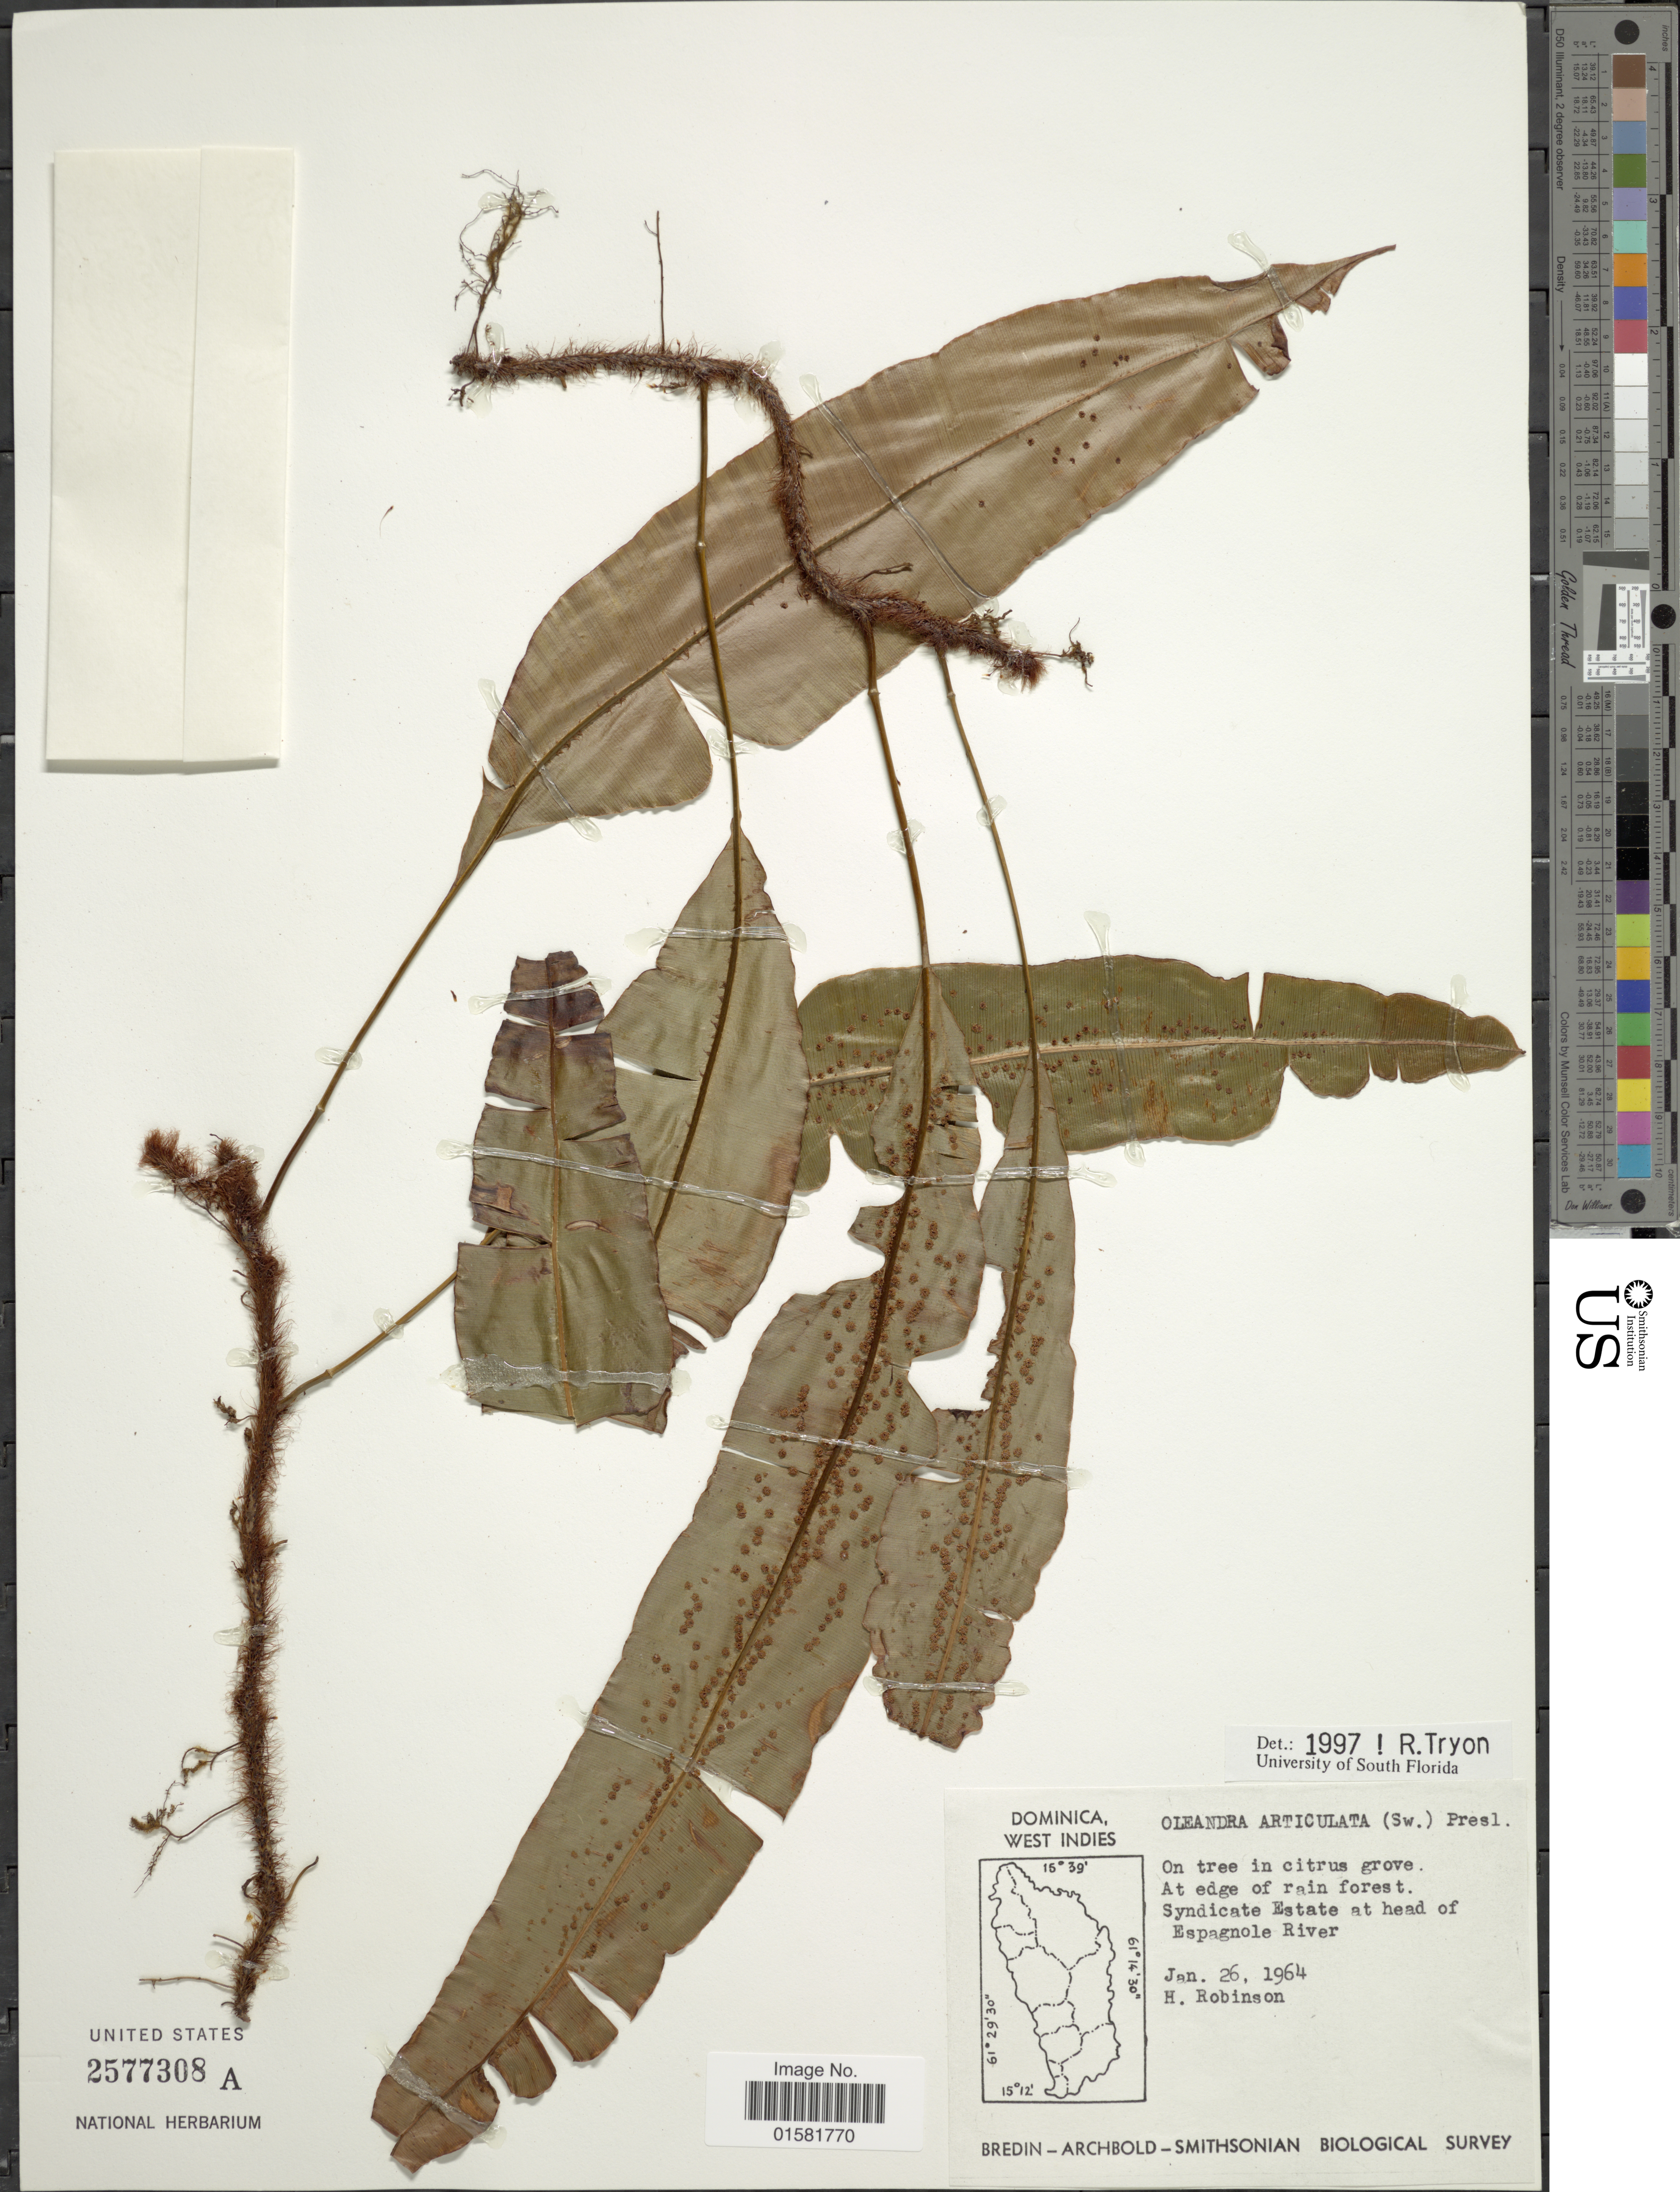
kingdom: Plantae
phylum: Tracheophyta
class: Polypodiopsida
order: Polypodiales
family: Oleandraceae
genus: Oleandra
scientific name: Oleandra articulata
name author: (Sw.) C. Presl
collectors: H. Robinson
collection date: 1964-01-26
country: Dominica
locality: Dominica, West Indies, Syndicate Estate at head of Espagnole River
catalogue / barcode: US 2577308